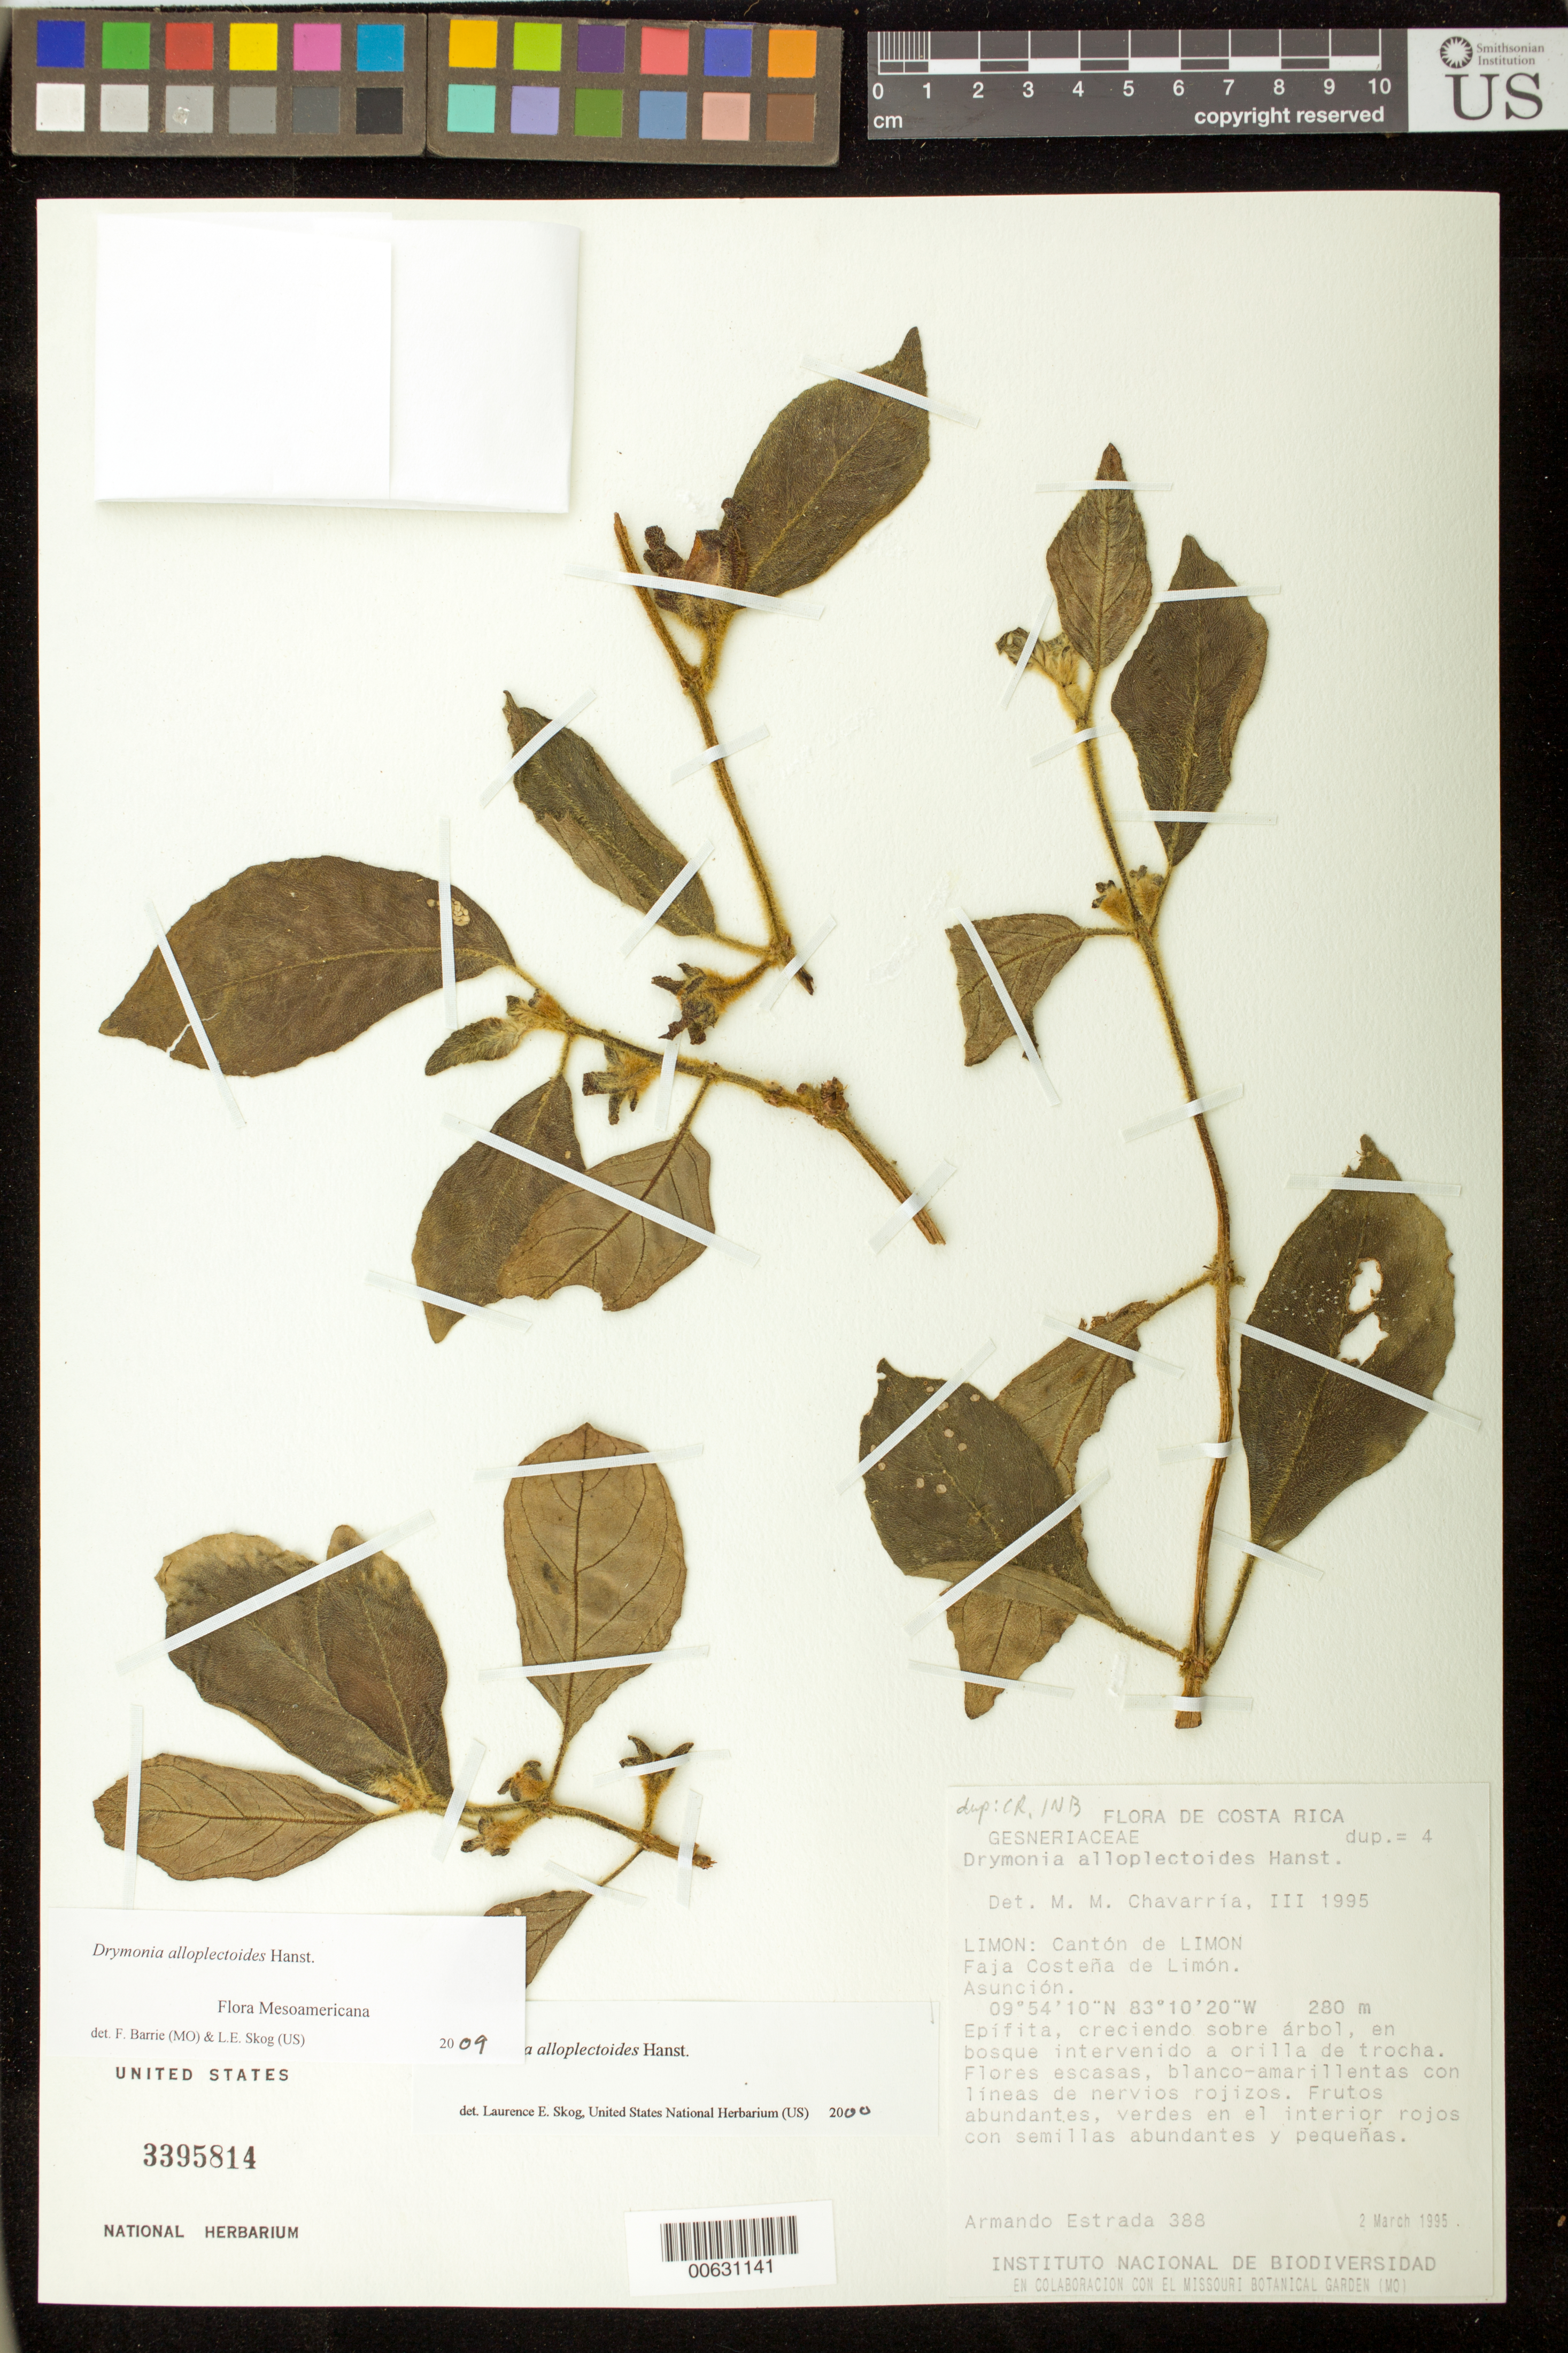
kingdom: Plantae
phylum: Tracheophyta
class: Magnoliopsida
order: Lamiales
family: Gesneriaceae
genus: Drymonia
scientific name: Drymonia alloplectoides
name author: Hanst.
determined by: Skog, Laurence E.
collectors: A. Estrada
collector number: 388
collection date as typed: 02 Mar 1995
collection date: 1995-03-02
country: Costa Rica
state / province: Limón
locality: Cantón de Limón, Faja Costeña de Limón, Asunción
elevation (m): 280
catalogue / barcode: US 3395814